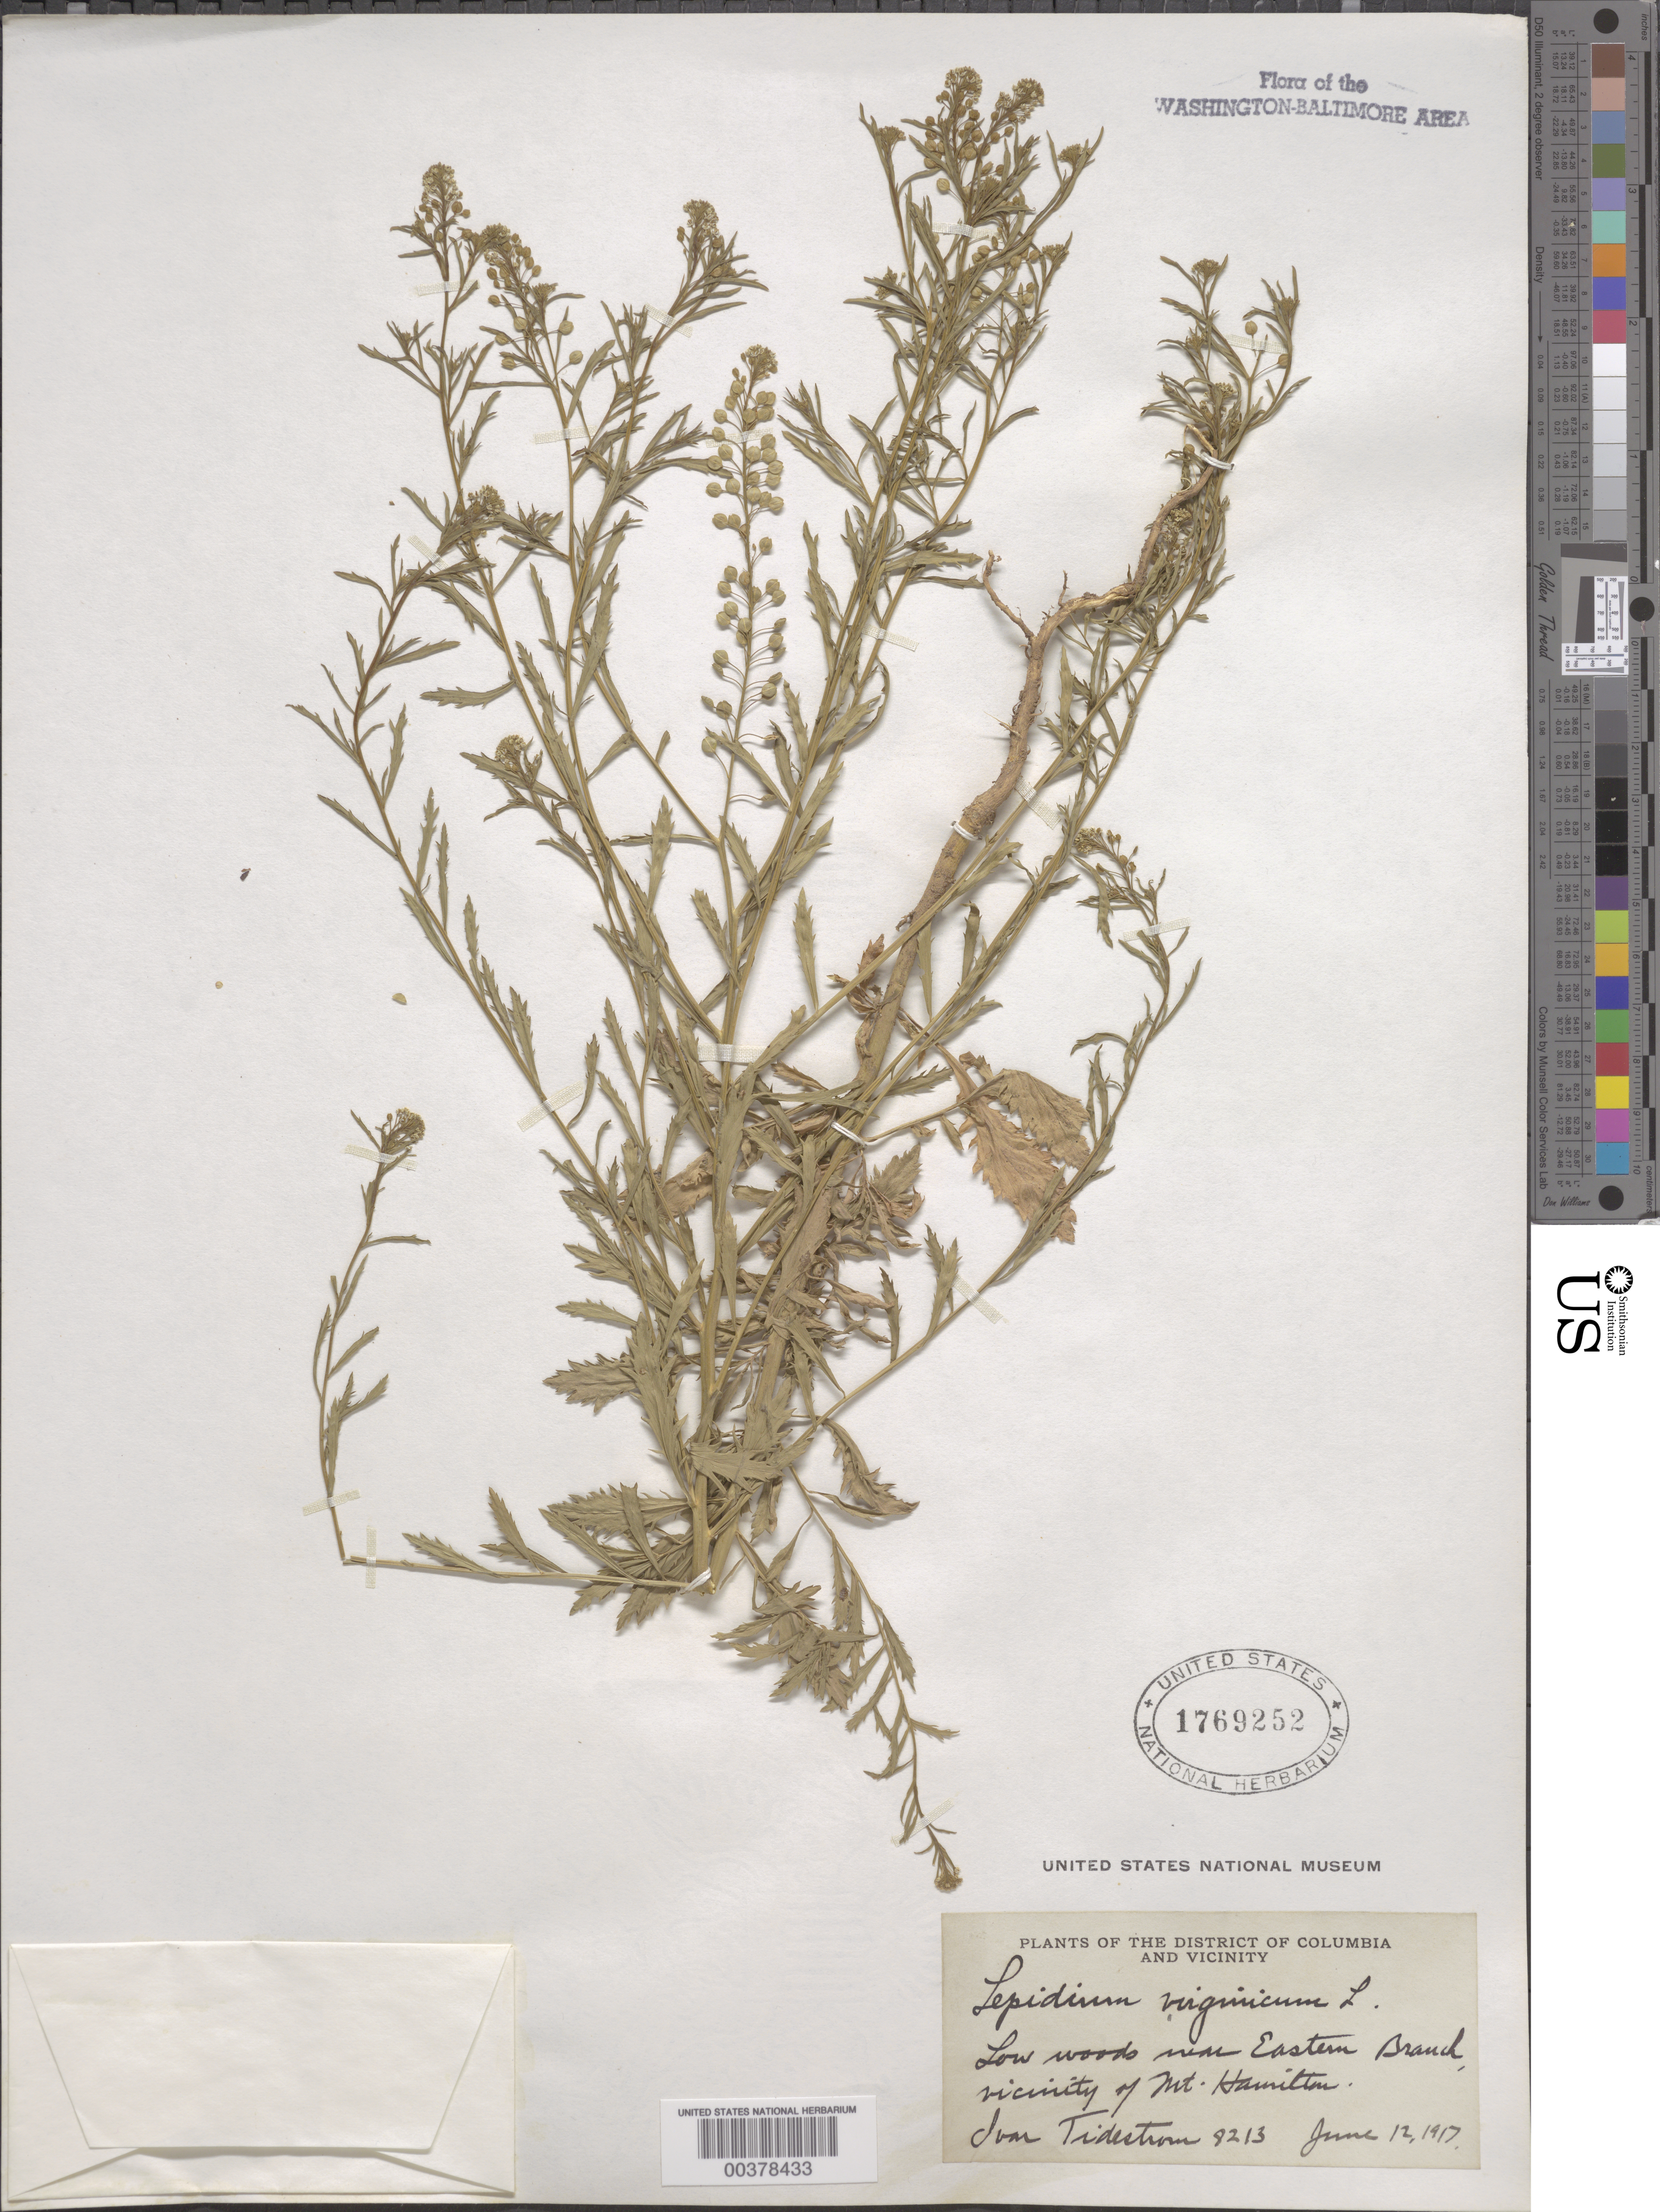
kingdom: Plantae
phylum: Tracheophyta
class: Magnoliopsida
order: Brassicales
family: Brassicaceae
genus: Lepidium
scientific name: Lepidium virginicum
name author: L.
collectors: I. F. Tidestrom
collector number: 8213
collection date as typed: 12 Jun 1917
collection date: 1917-06-12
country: United States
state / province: District of Columbia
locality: Eastern Branch, Mount Hamilton vicinity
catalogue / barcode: US 1769252